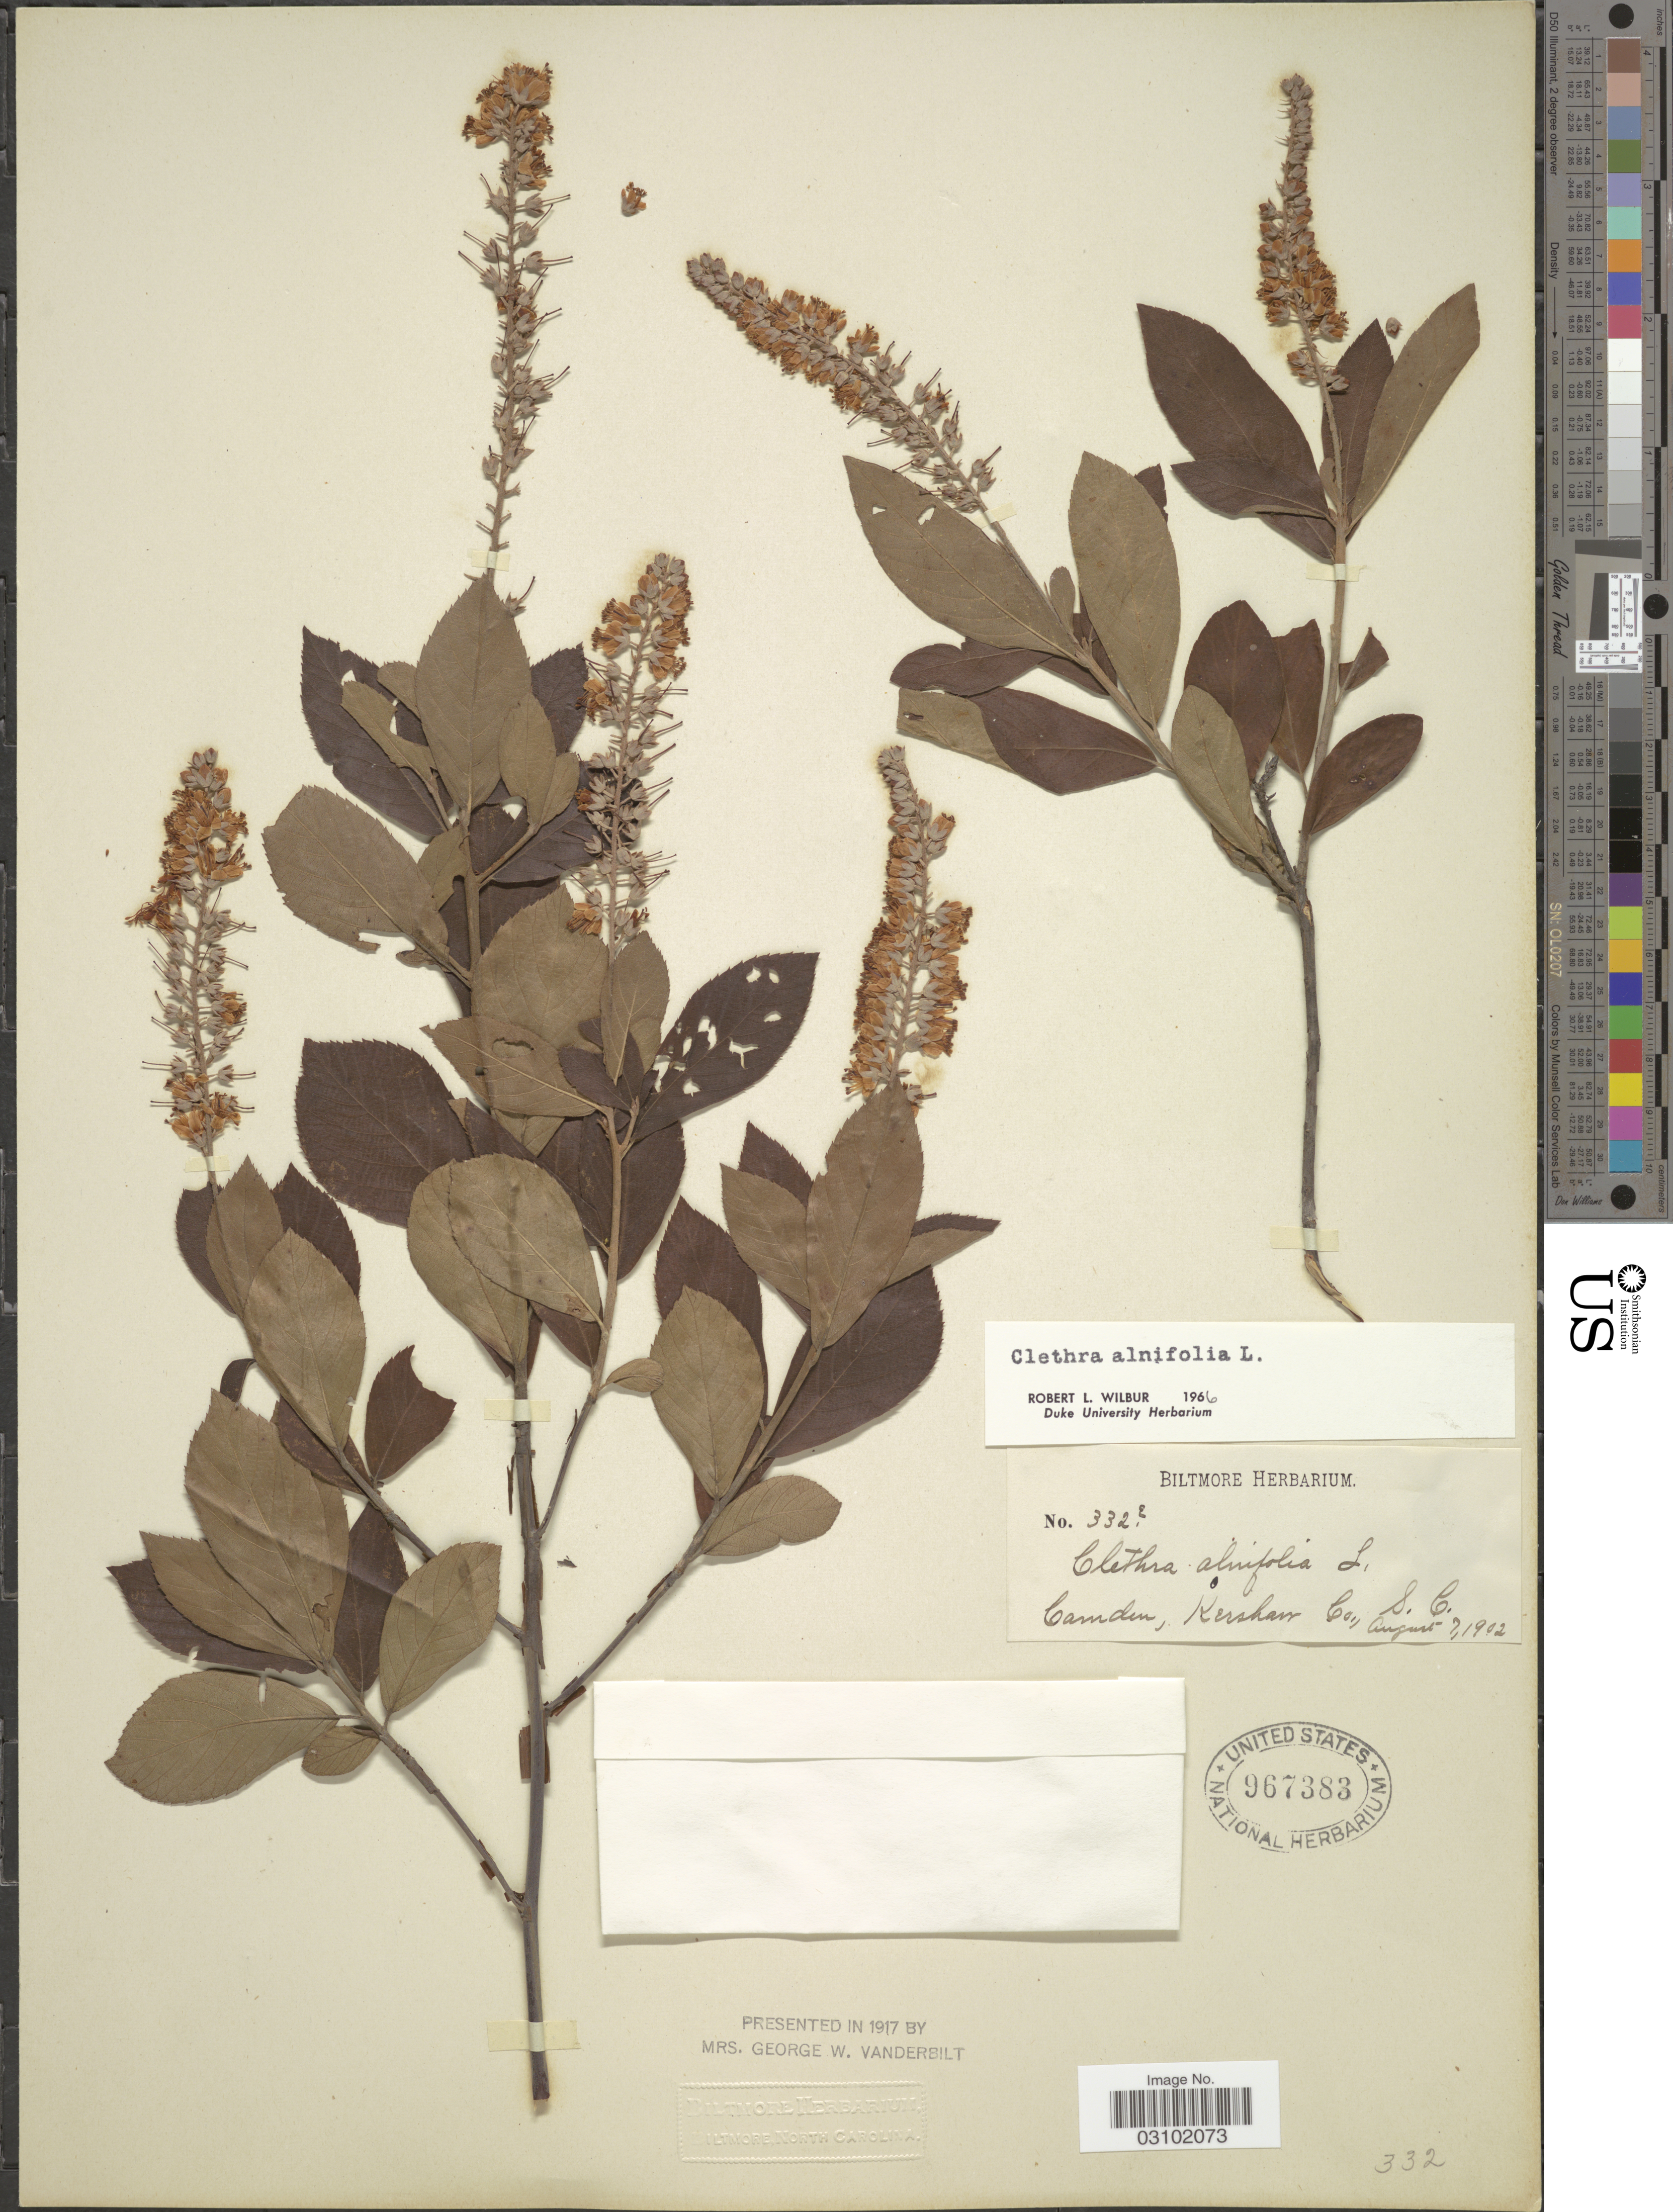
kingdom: Plantae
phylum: Tracheophyta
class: Magnoliopsida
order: Ericales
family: Clethraceae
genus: Clethra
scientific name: Clethra alnifolia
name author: L.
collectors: ex herb. Biltmore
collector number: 332a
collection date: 1902-08-07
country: United States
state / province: South Carolina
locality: Camden, Kershaw Co., S.C.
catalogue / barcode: US 967383